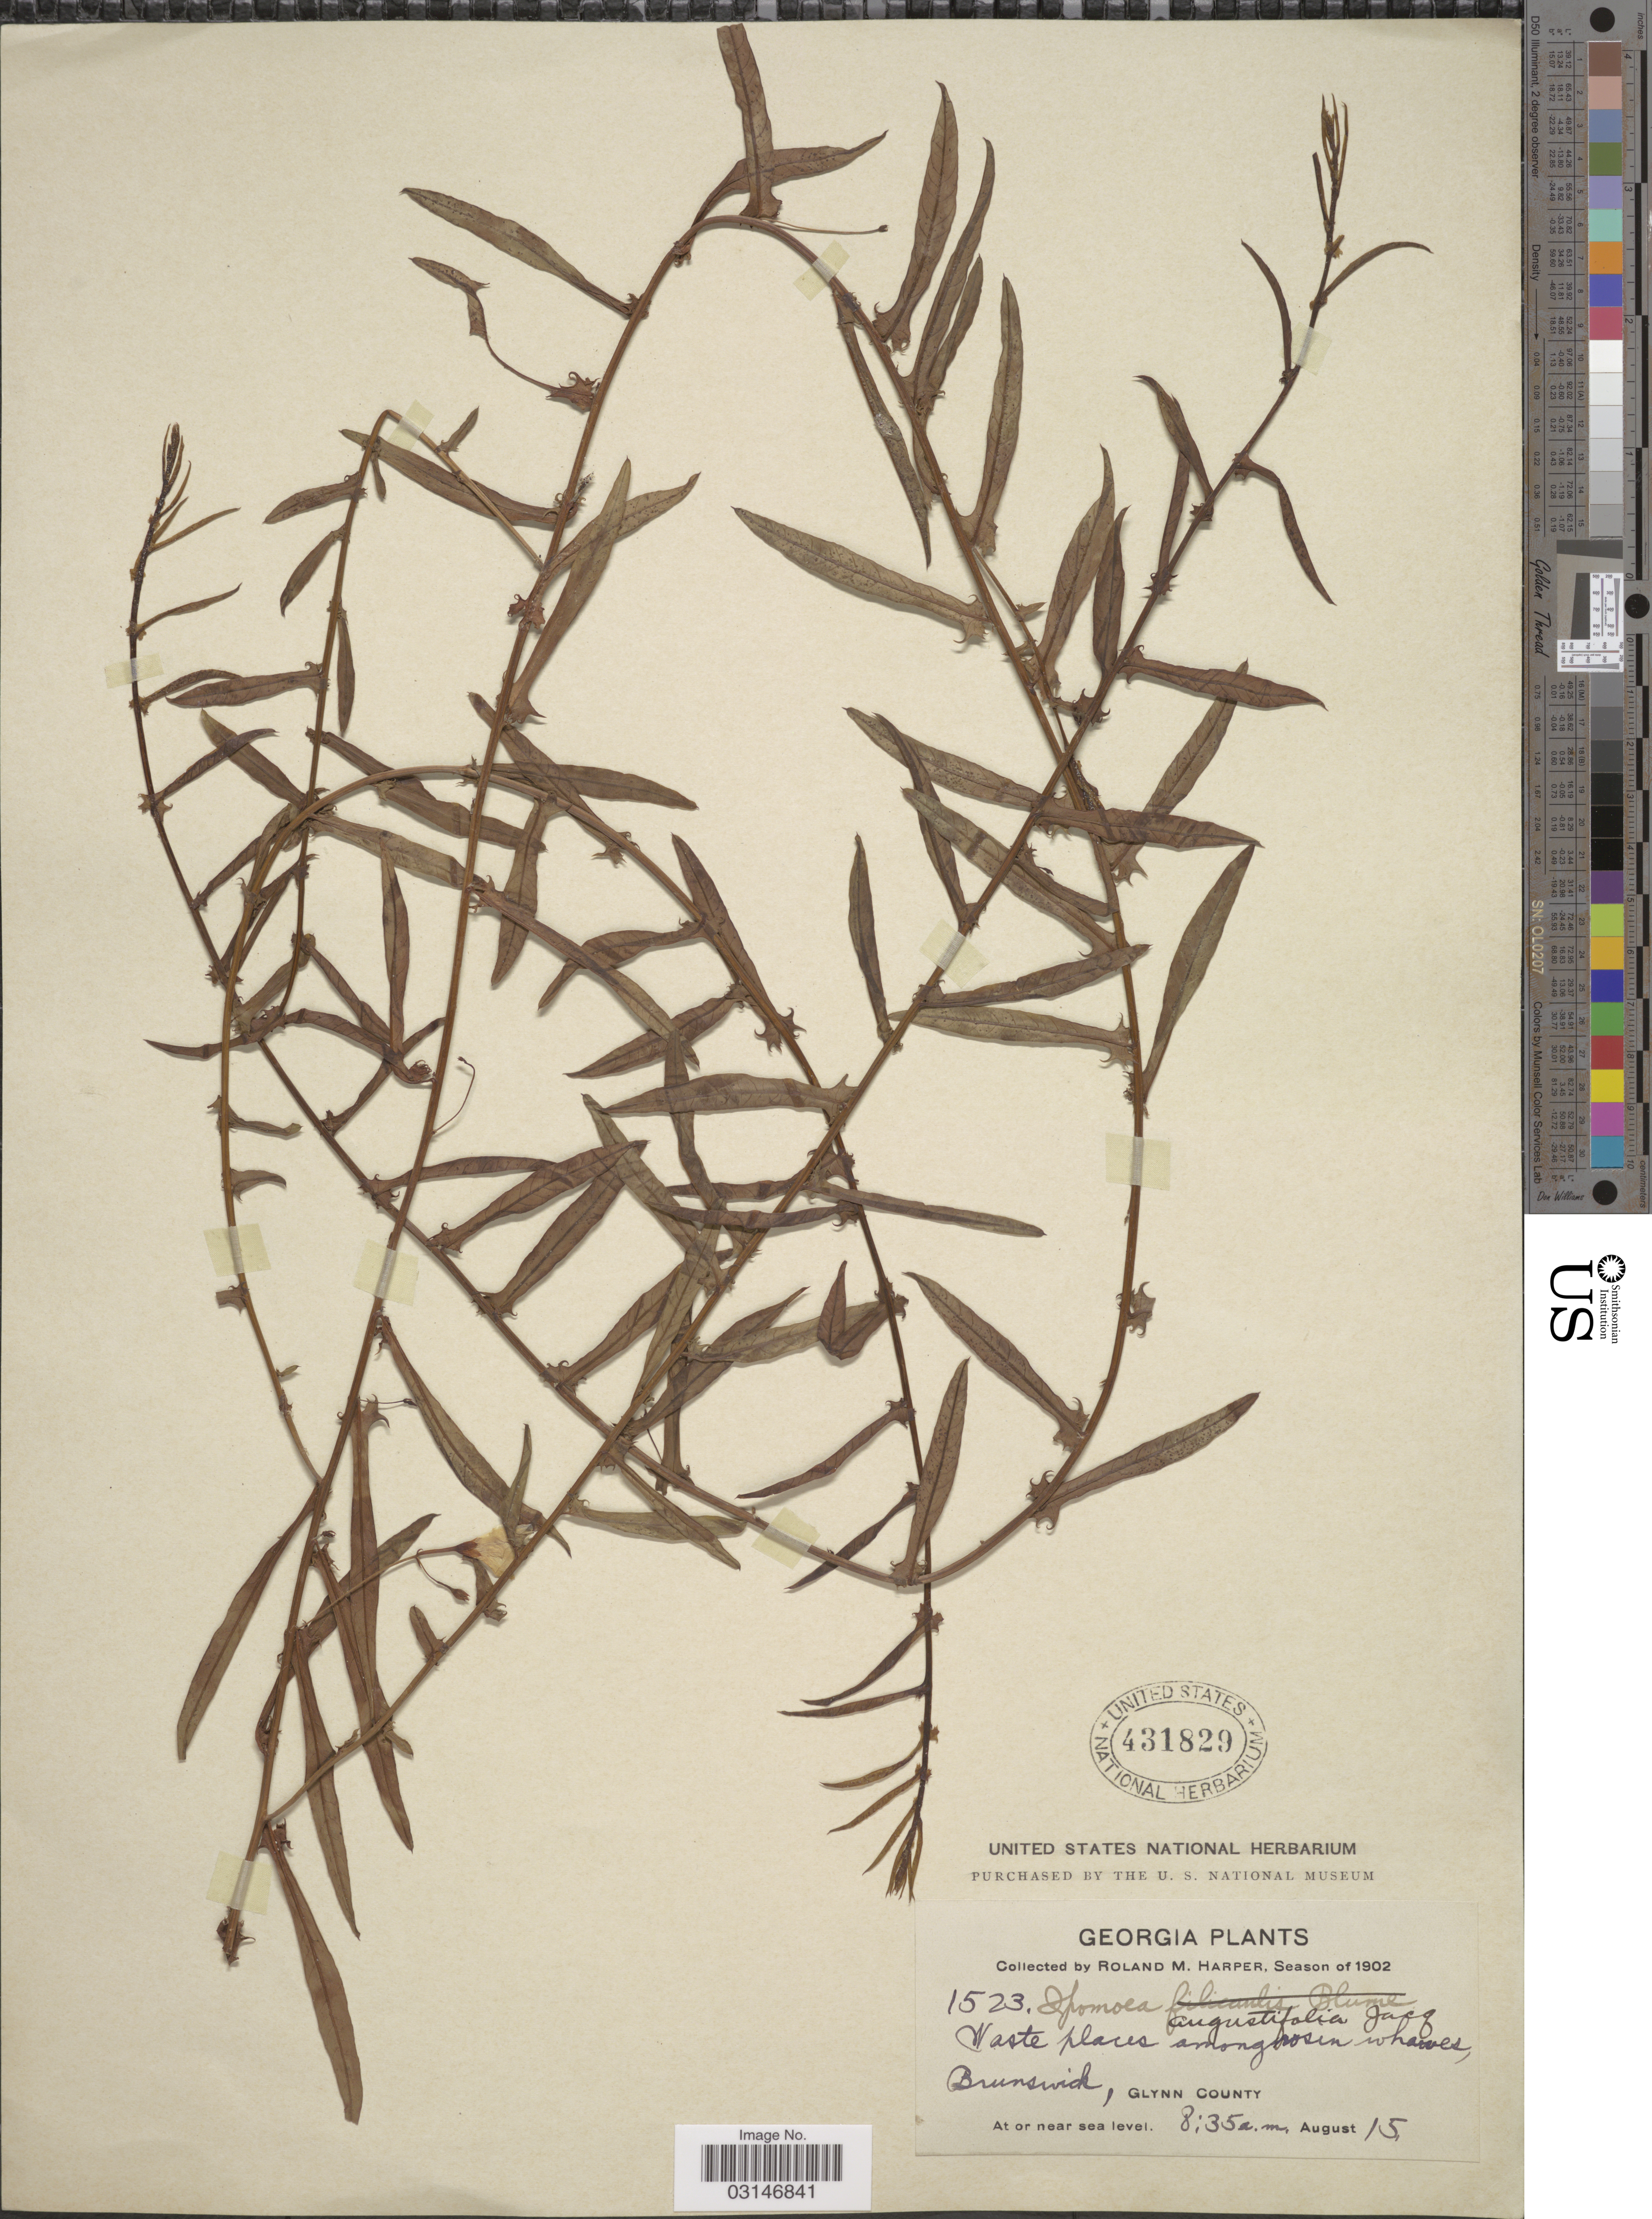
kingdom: Plantae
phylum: Tracheophyta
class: Magnoliopsida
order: Solanales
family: Convolvulaceae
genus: Xenostegia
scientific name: Xenostegia tridentata subsp. angustifolia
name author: Lejoly & Lisowski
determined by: Strong, Mark T., (BOT), Smithsonian Institution - National Museum of Natural History (UNITED STATES)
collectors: R. M. Harper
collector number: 1523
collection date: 1902-08-15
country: United States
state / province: Georgia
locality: Brunswick, Glynn County.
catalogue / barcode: US 431829